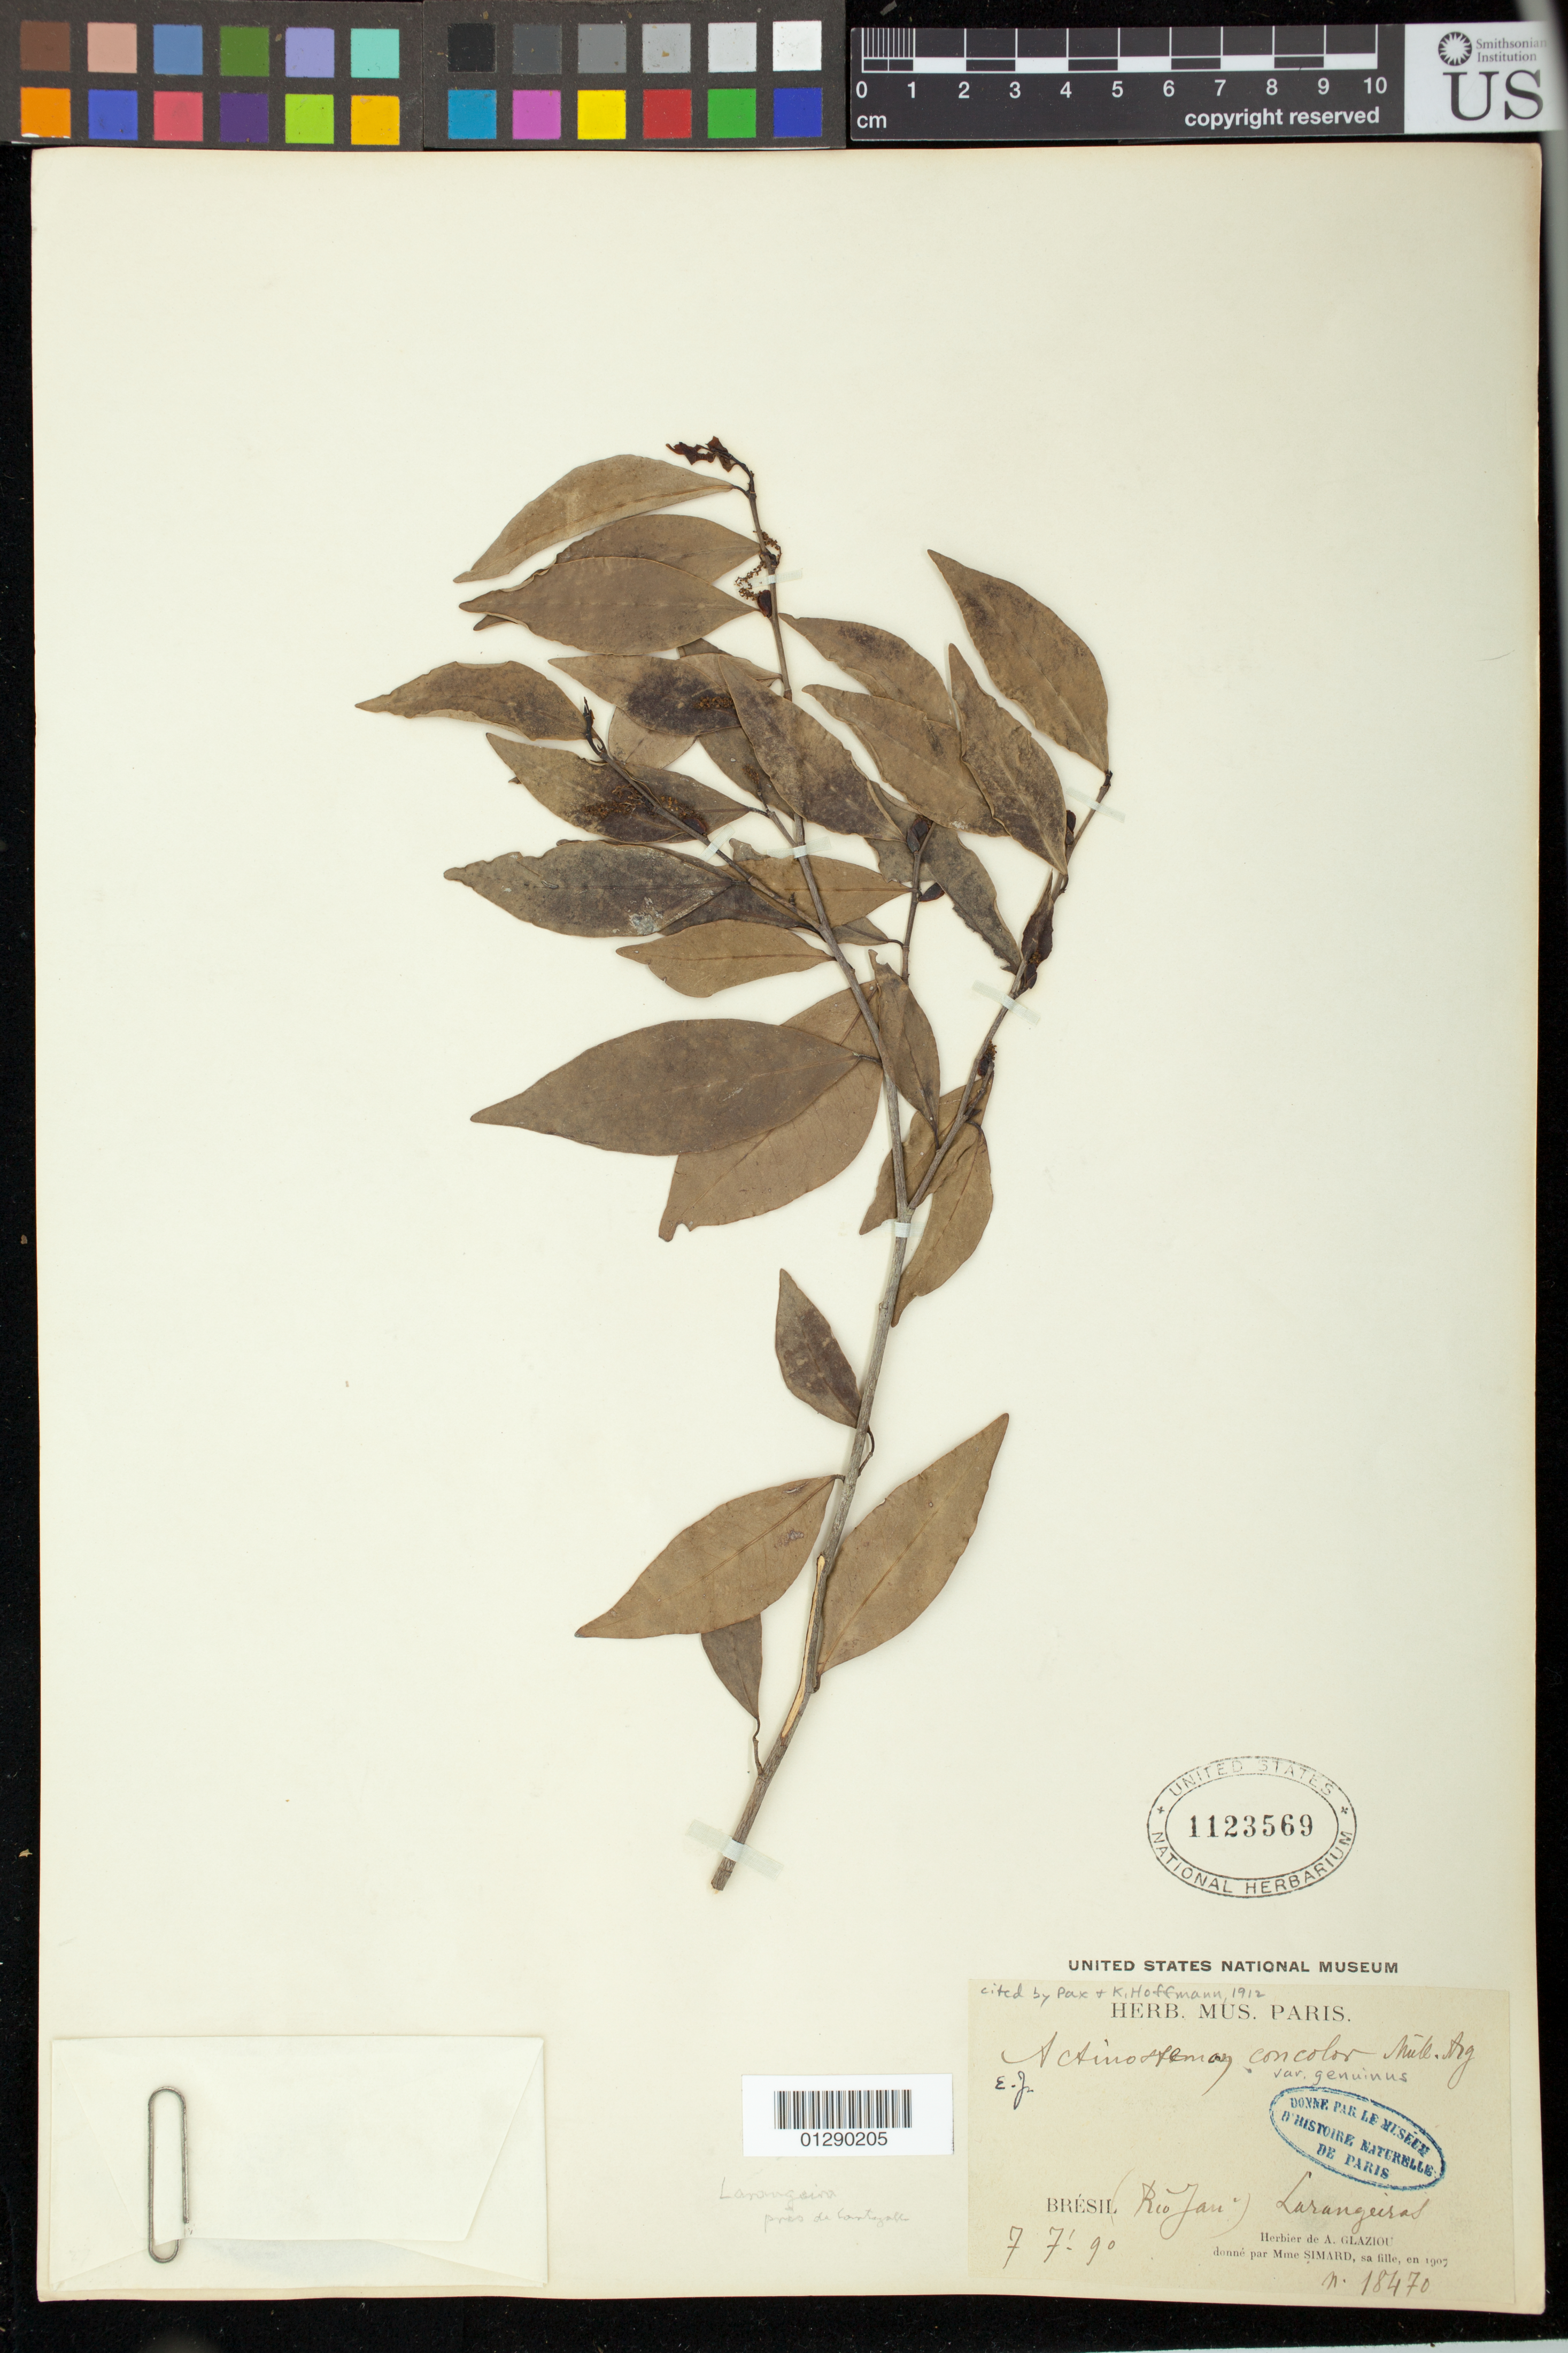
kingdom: Plantae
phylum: Tracheophyta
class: Magnoliopsida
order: Malpighiales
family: Euphorbiaceae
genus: Actinostemon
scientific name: Actinostemon concolor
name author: (Spreng.) Müll. Arg.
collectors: A. Glaziou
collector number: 18470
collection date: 1890-07-07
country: Brazil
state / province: Rio de Janeiro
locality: Larangeiras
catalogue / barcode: US 1123569